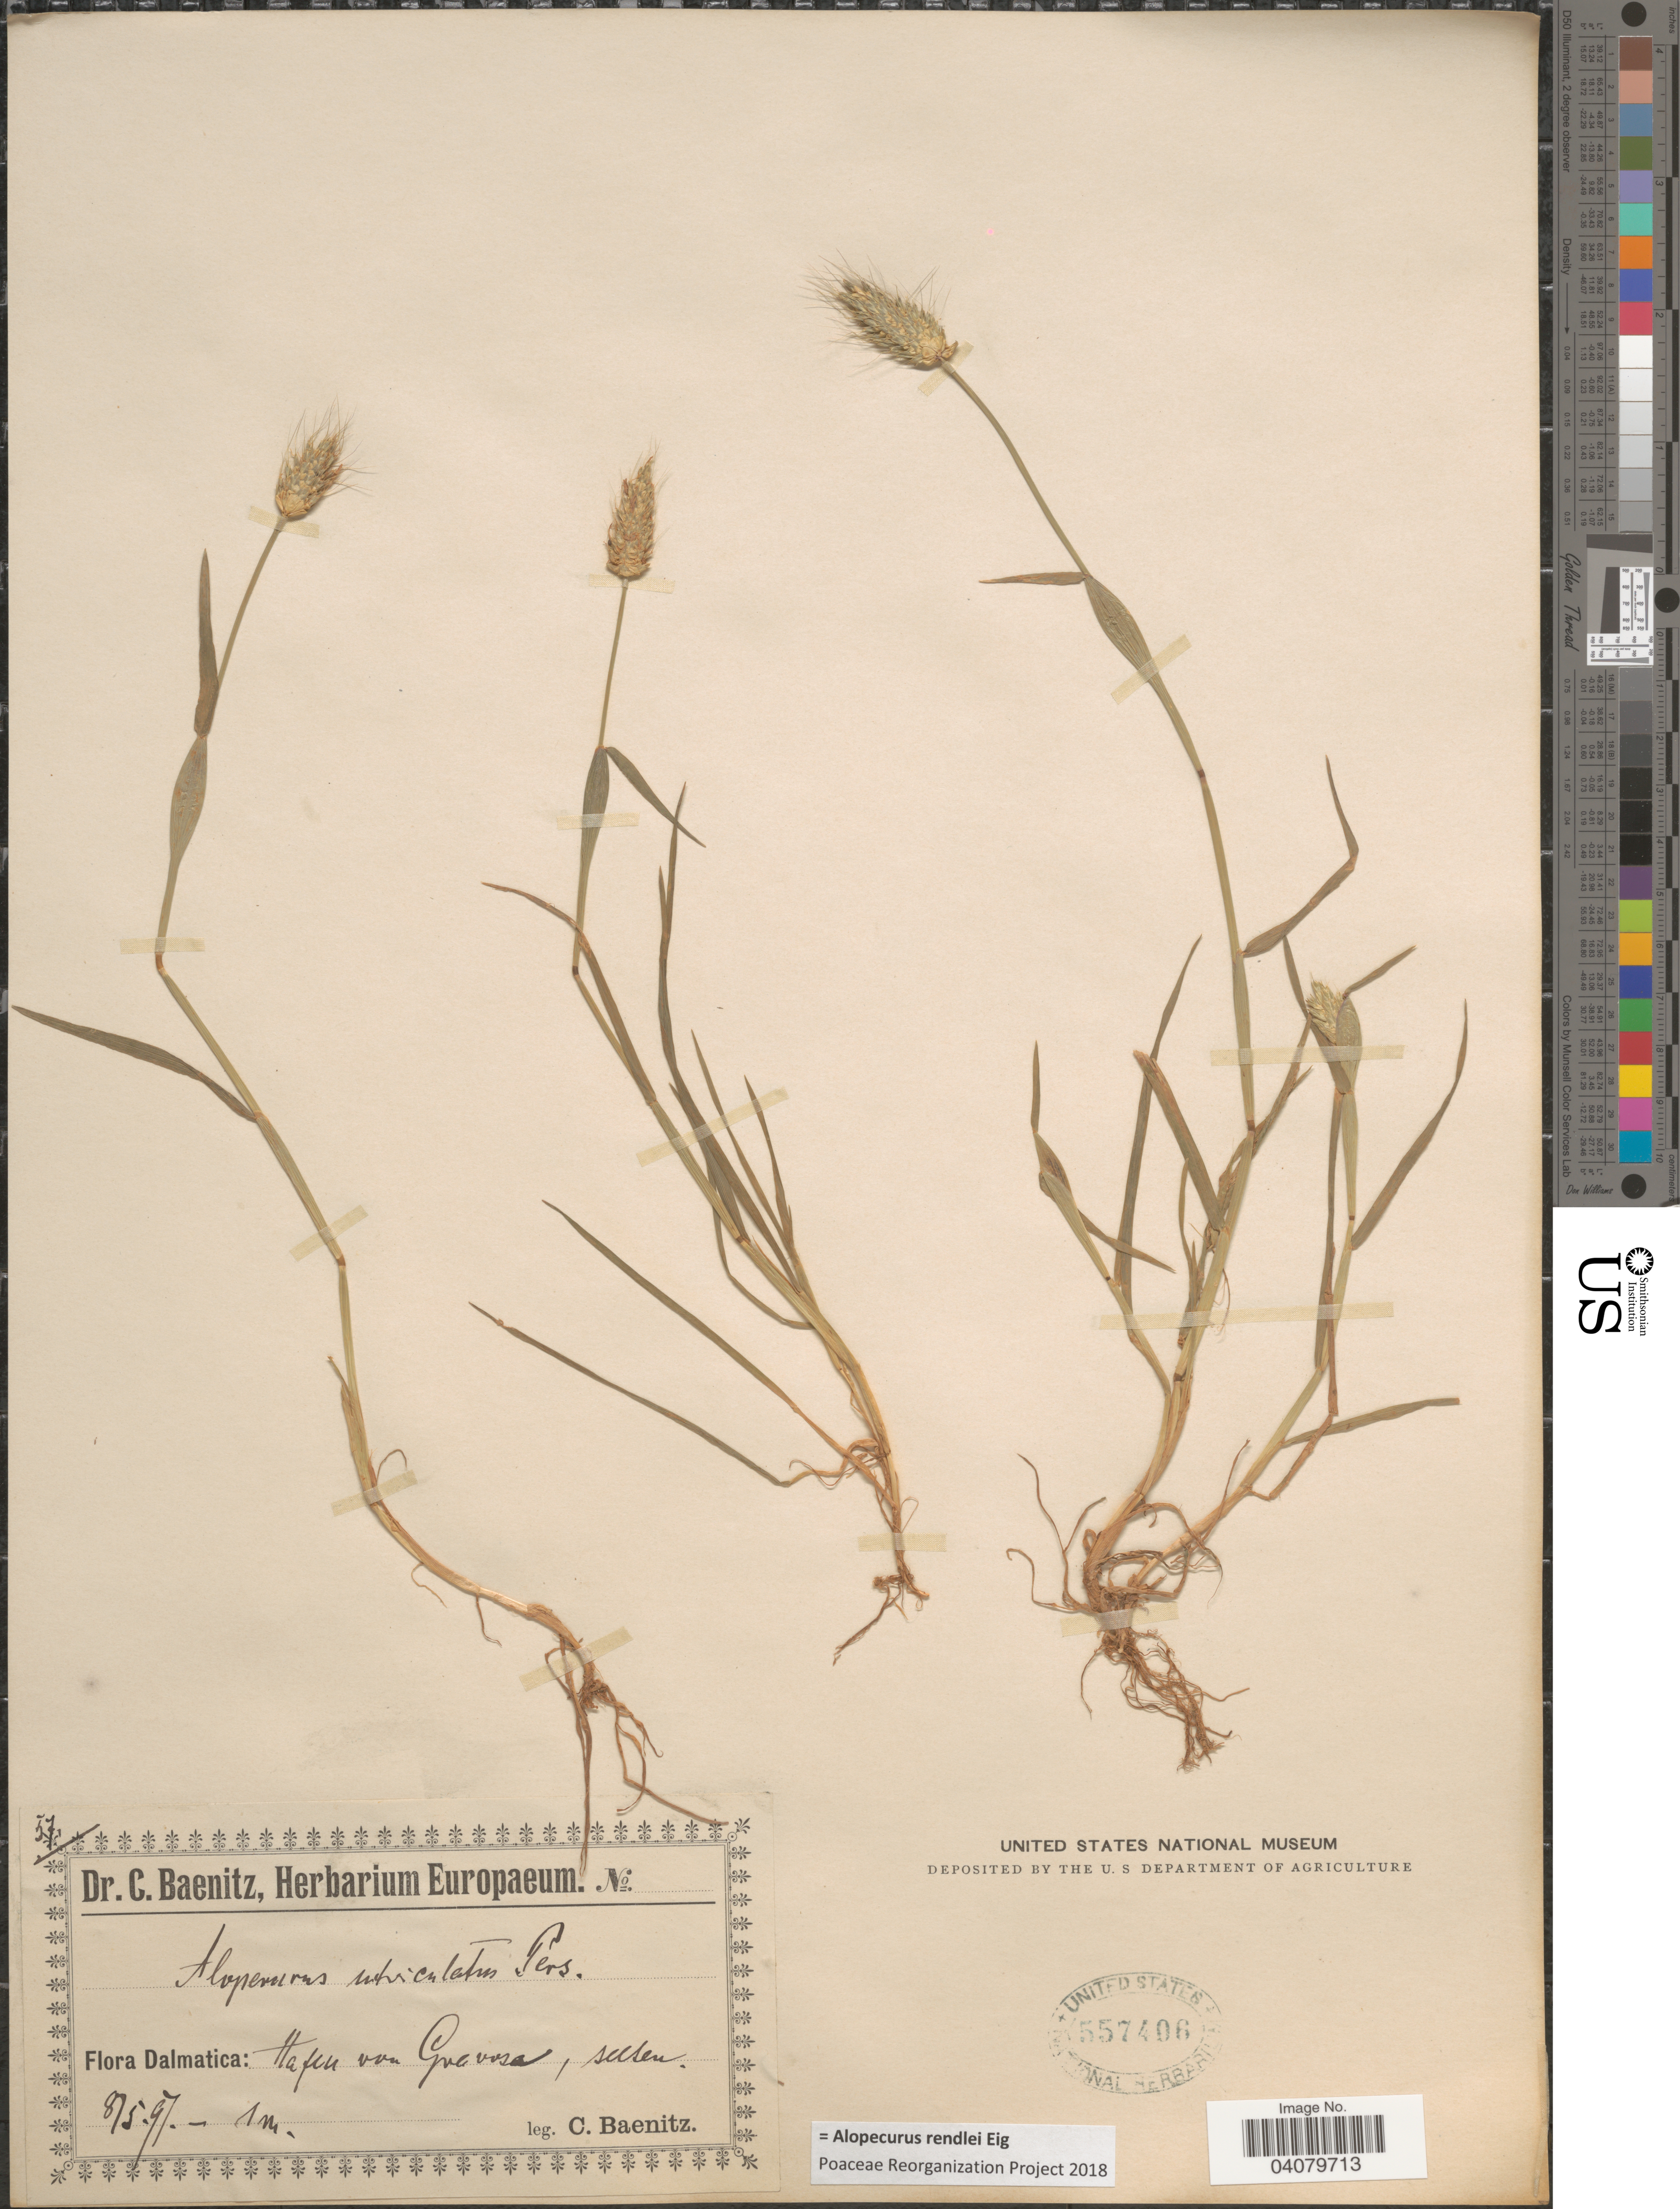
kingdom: Plantae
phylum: Tracheophyta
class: Liliopsida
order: Poales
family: Poaceae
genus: Alopecurus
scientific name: Alopecurus rendlei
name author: Eig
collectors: C. G. Baenitz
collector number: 57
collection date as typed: Transcribed d/m/y: 8/5/97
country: Croatia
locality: Dalmatica: Hafen von Gravosa, seesen.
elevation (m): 1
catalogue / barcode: US 557406